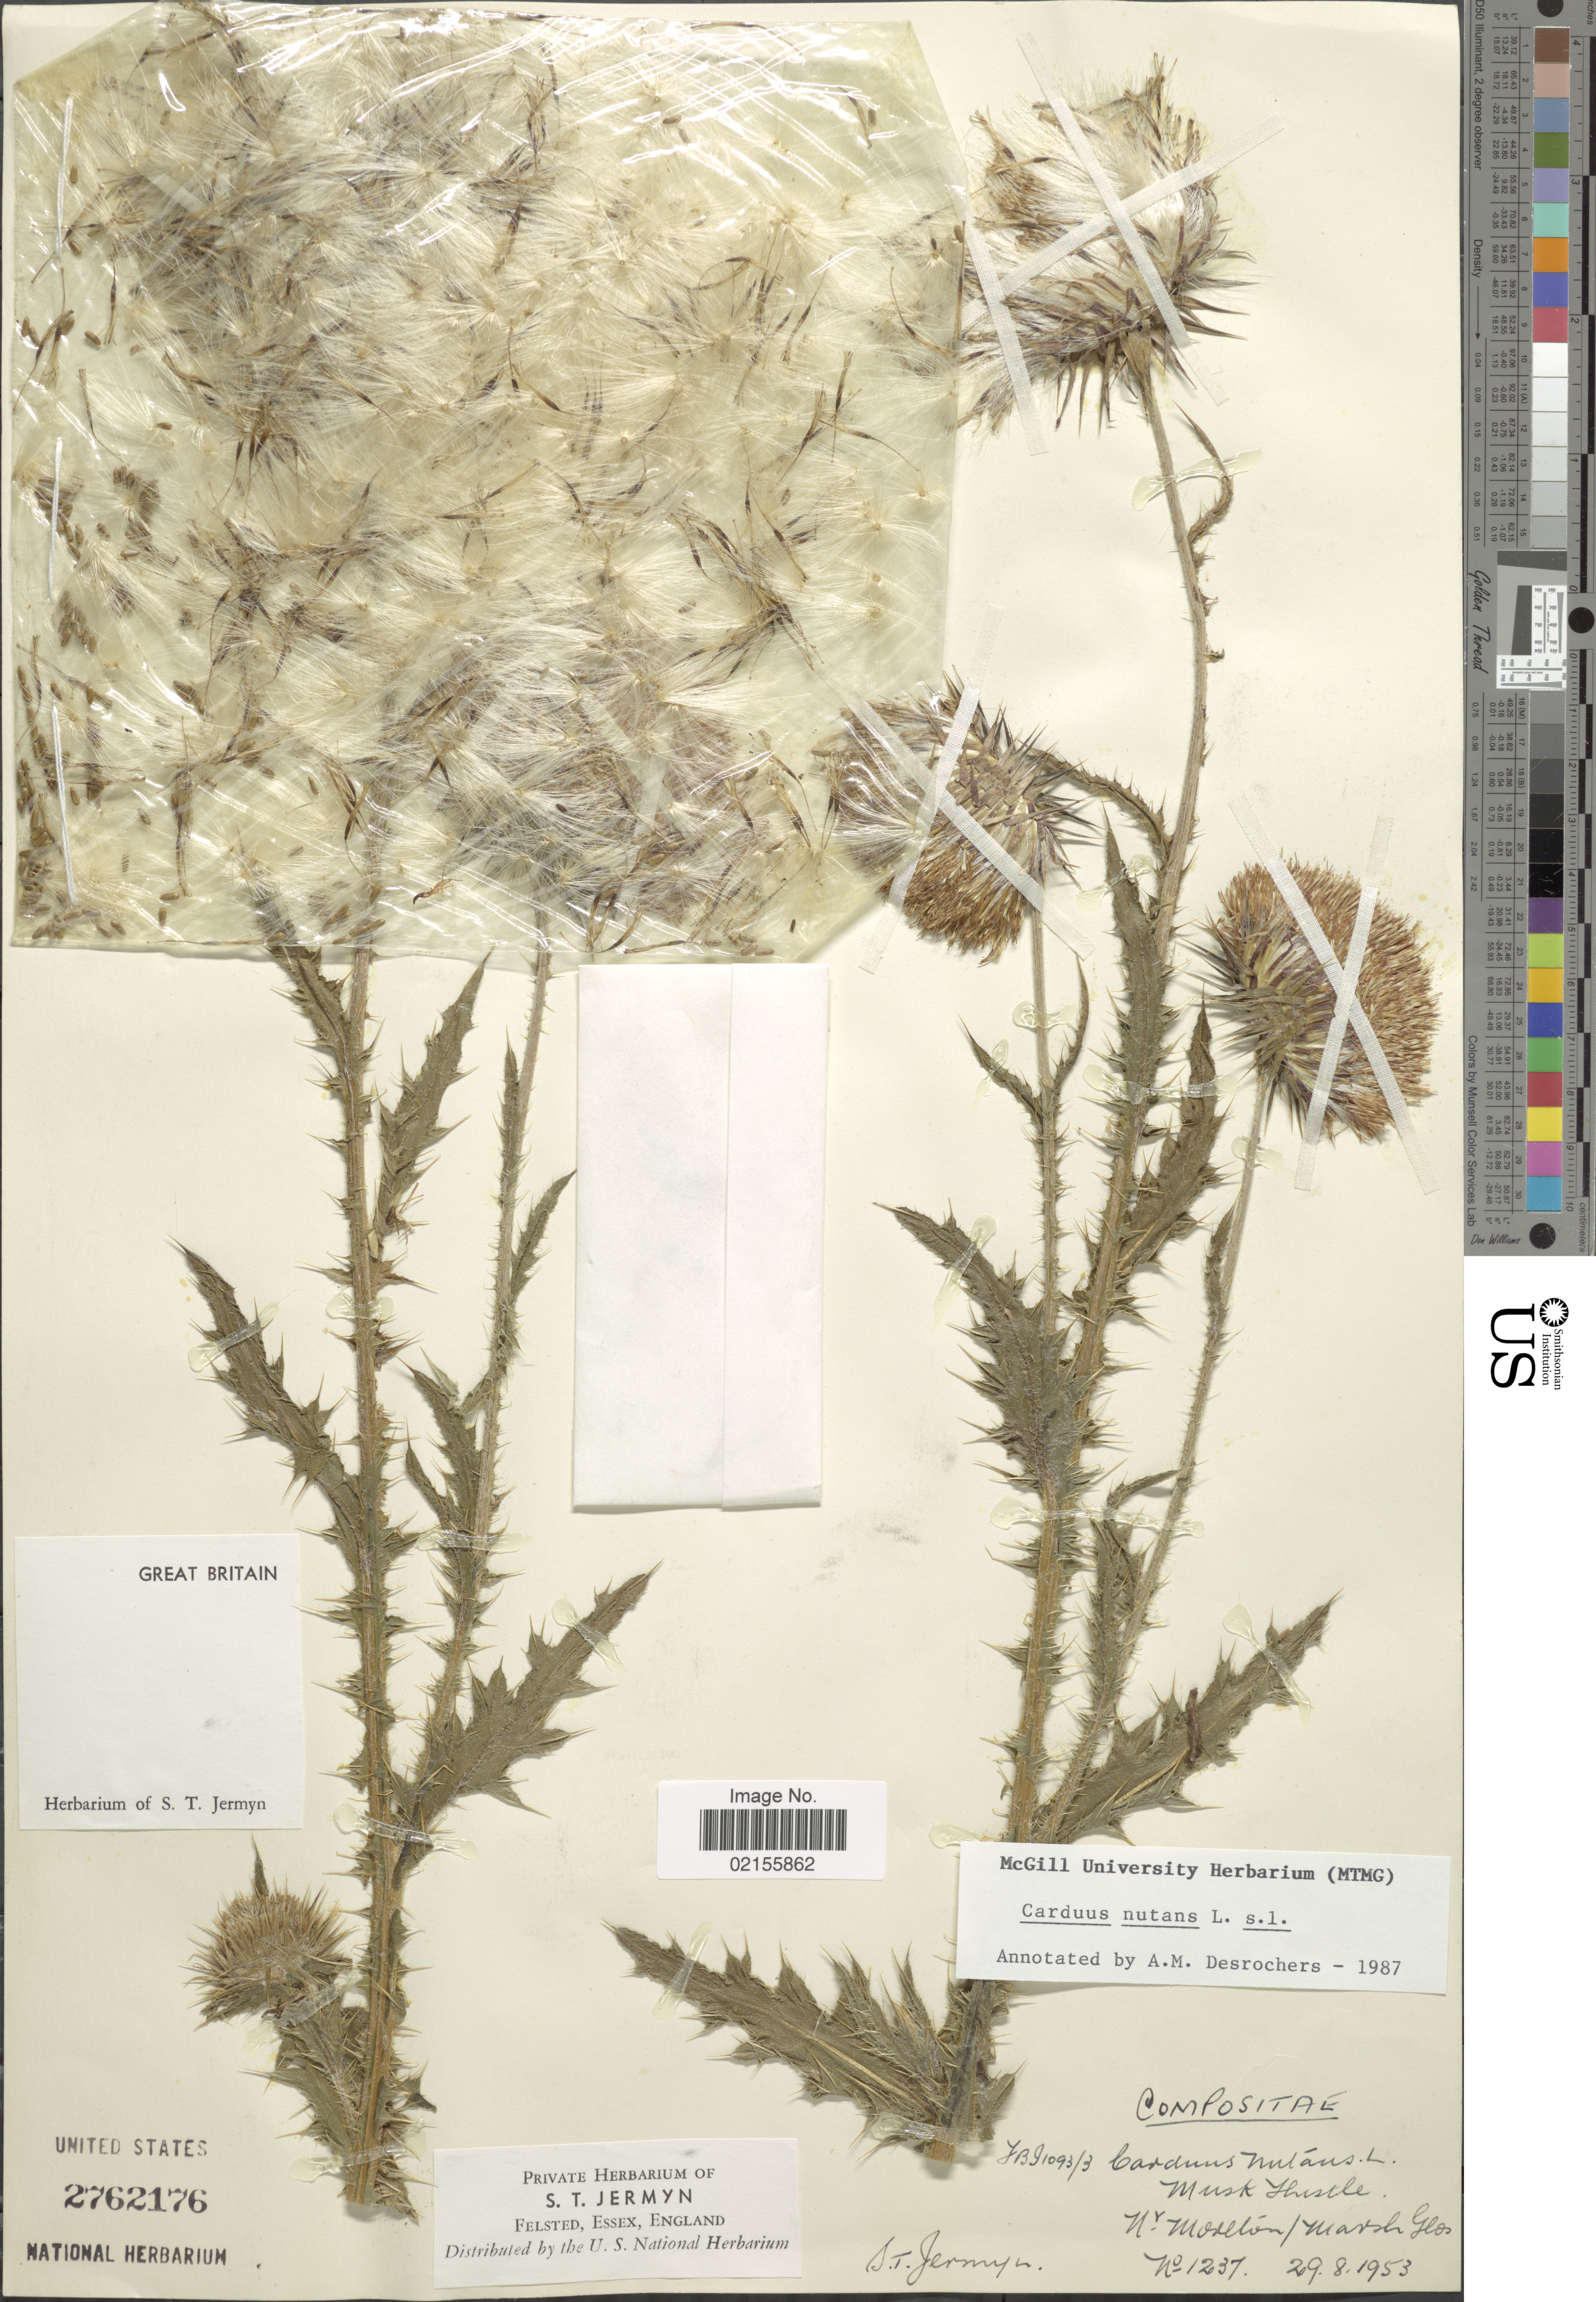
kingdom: Plantae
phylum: Tracheophyta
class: Magnoliopsida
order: Asterales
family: Asteraceae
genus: Carduus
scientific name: Carduus nutans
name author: L.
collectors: S. Jermyn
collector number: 1237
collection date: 1953-08-29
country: United Kingdom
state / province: England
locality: Great Britain, N. Moreton-in-Marsh, Gloucestershire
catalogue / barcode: US 2762176